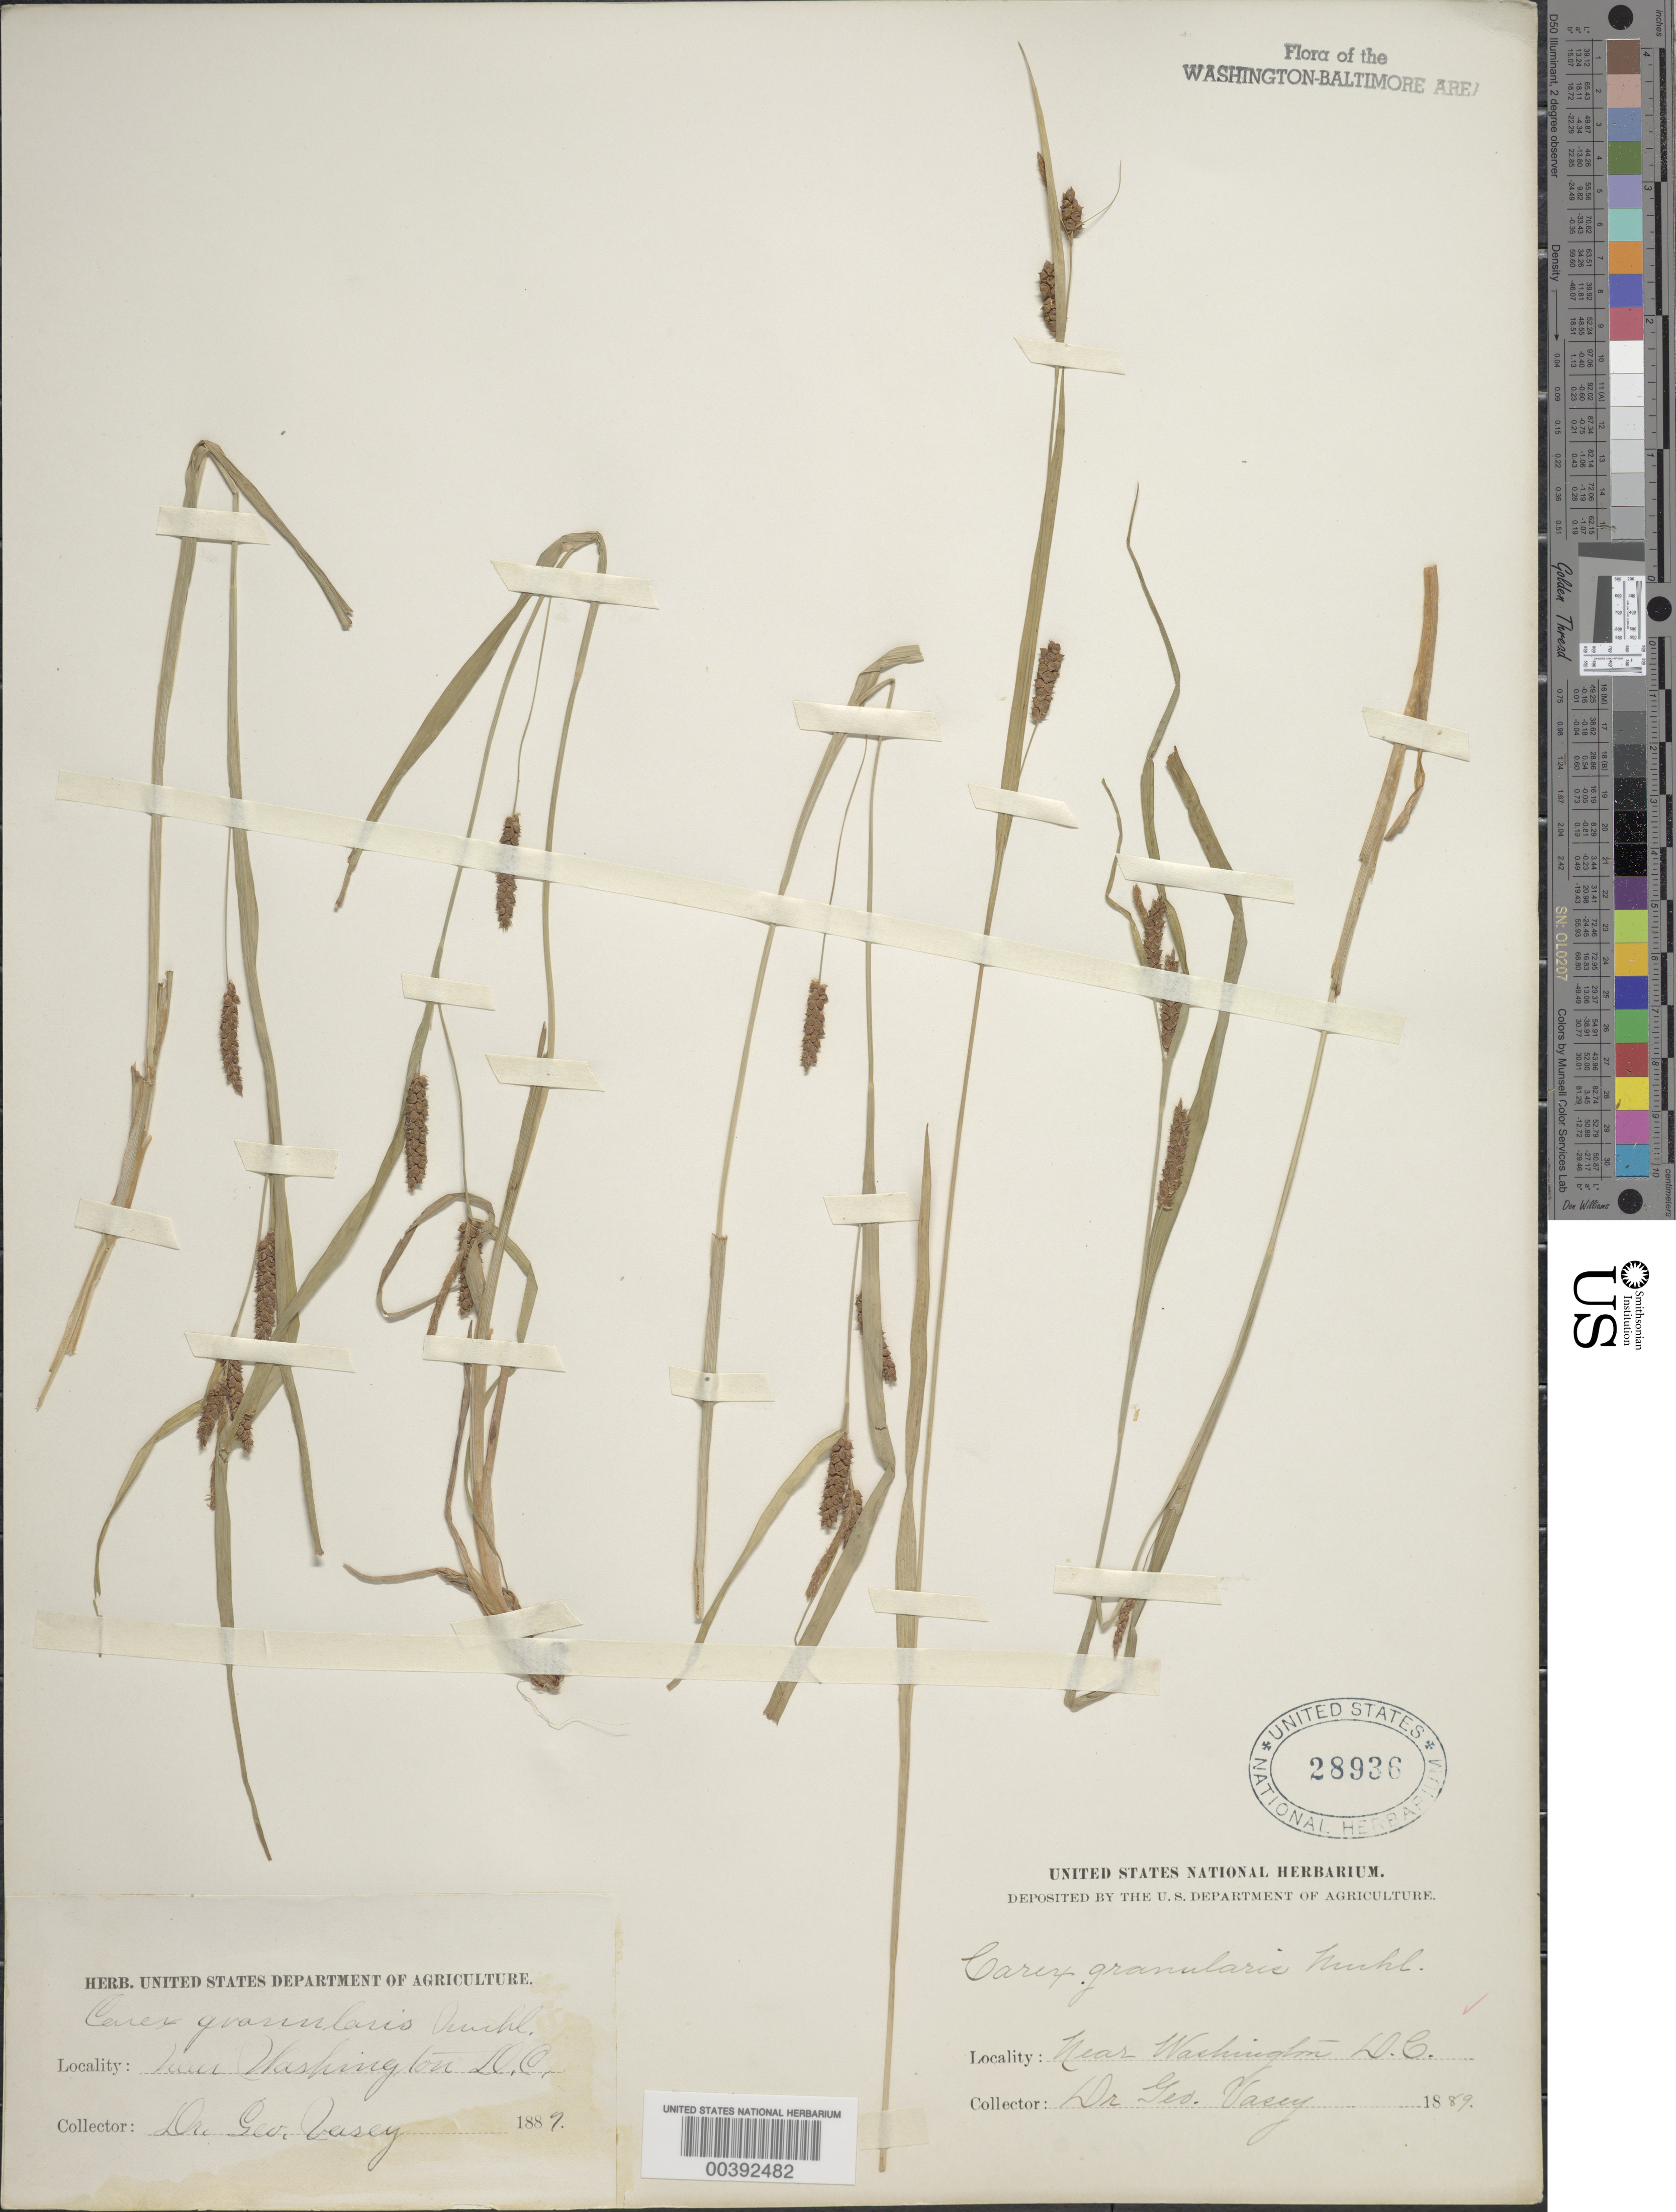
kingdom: Plantae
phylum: Tracheophyta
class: Liliopsida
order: Poales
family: Cyperaceae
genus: Carex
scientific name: Carex granularis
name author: Muhl. ex Willd.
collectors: G. Vasey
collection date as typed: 1889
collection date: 1889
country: United States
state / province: District of Columbia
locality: DC vicinity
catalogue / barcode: US 28936